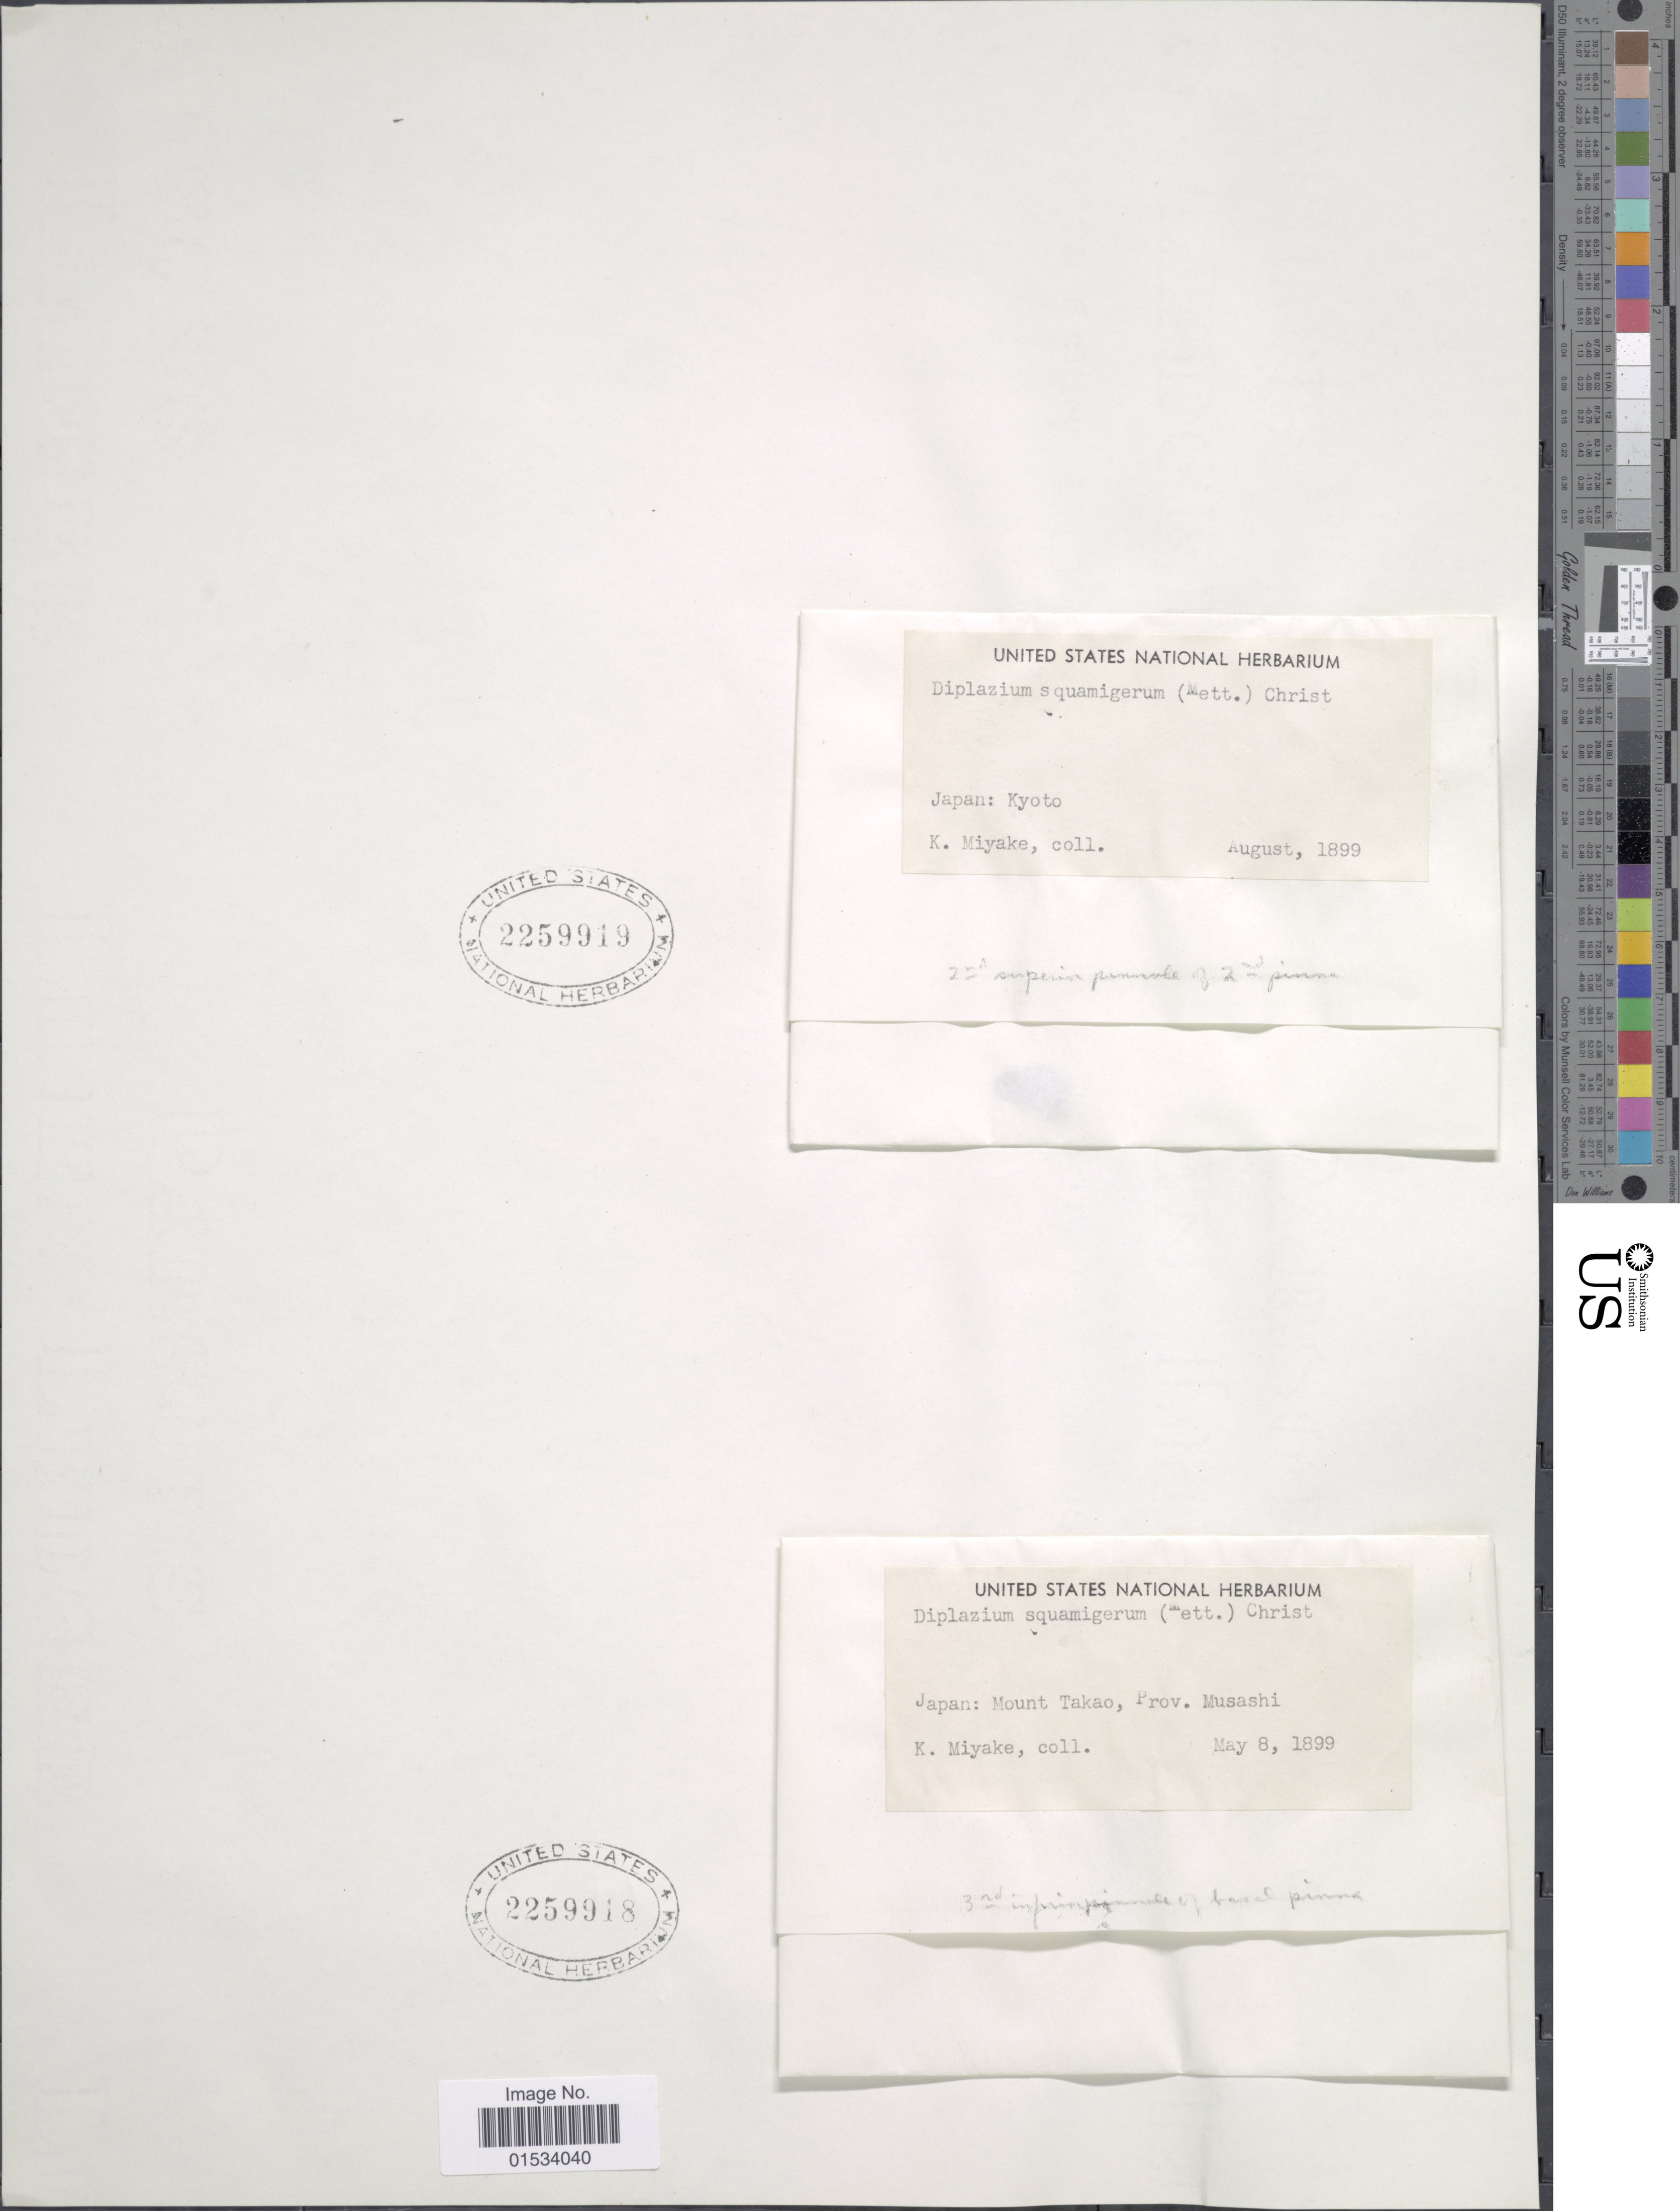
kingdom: Plantae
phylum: Tracheophyta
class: Polypodiopsida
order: Polypodiales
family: Athyriaceae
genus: Diplazium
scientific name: Diplazium squamigerum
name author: (Mett.) Christ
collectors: K. Miyake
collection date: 1899-05-08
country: Japan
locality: Mount Takao, Prov. Musashi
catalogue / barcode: US 2259918